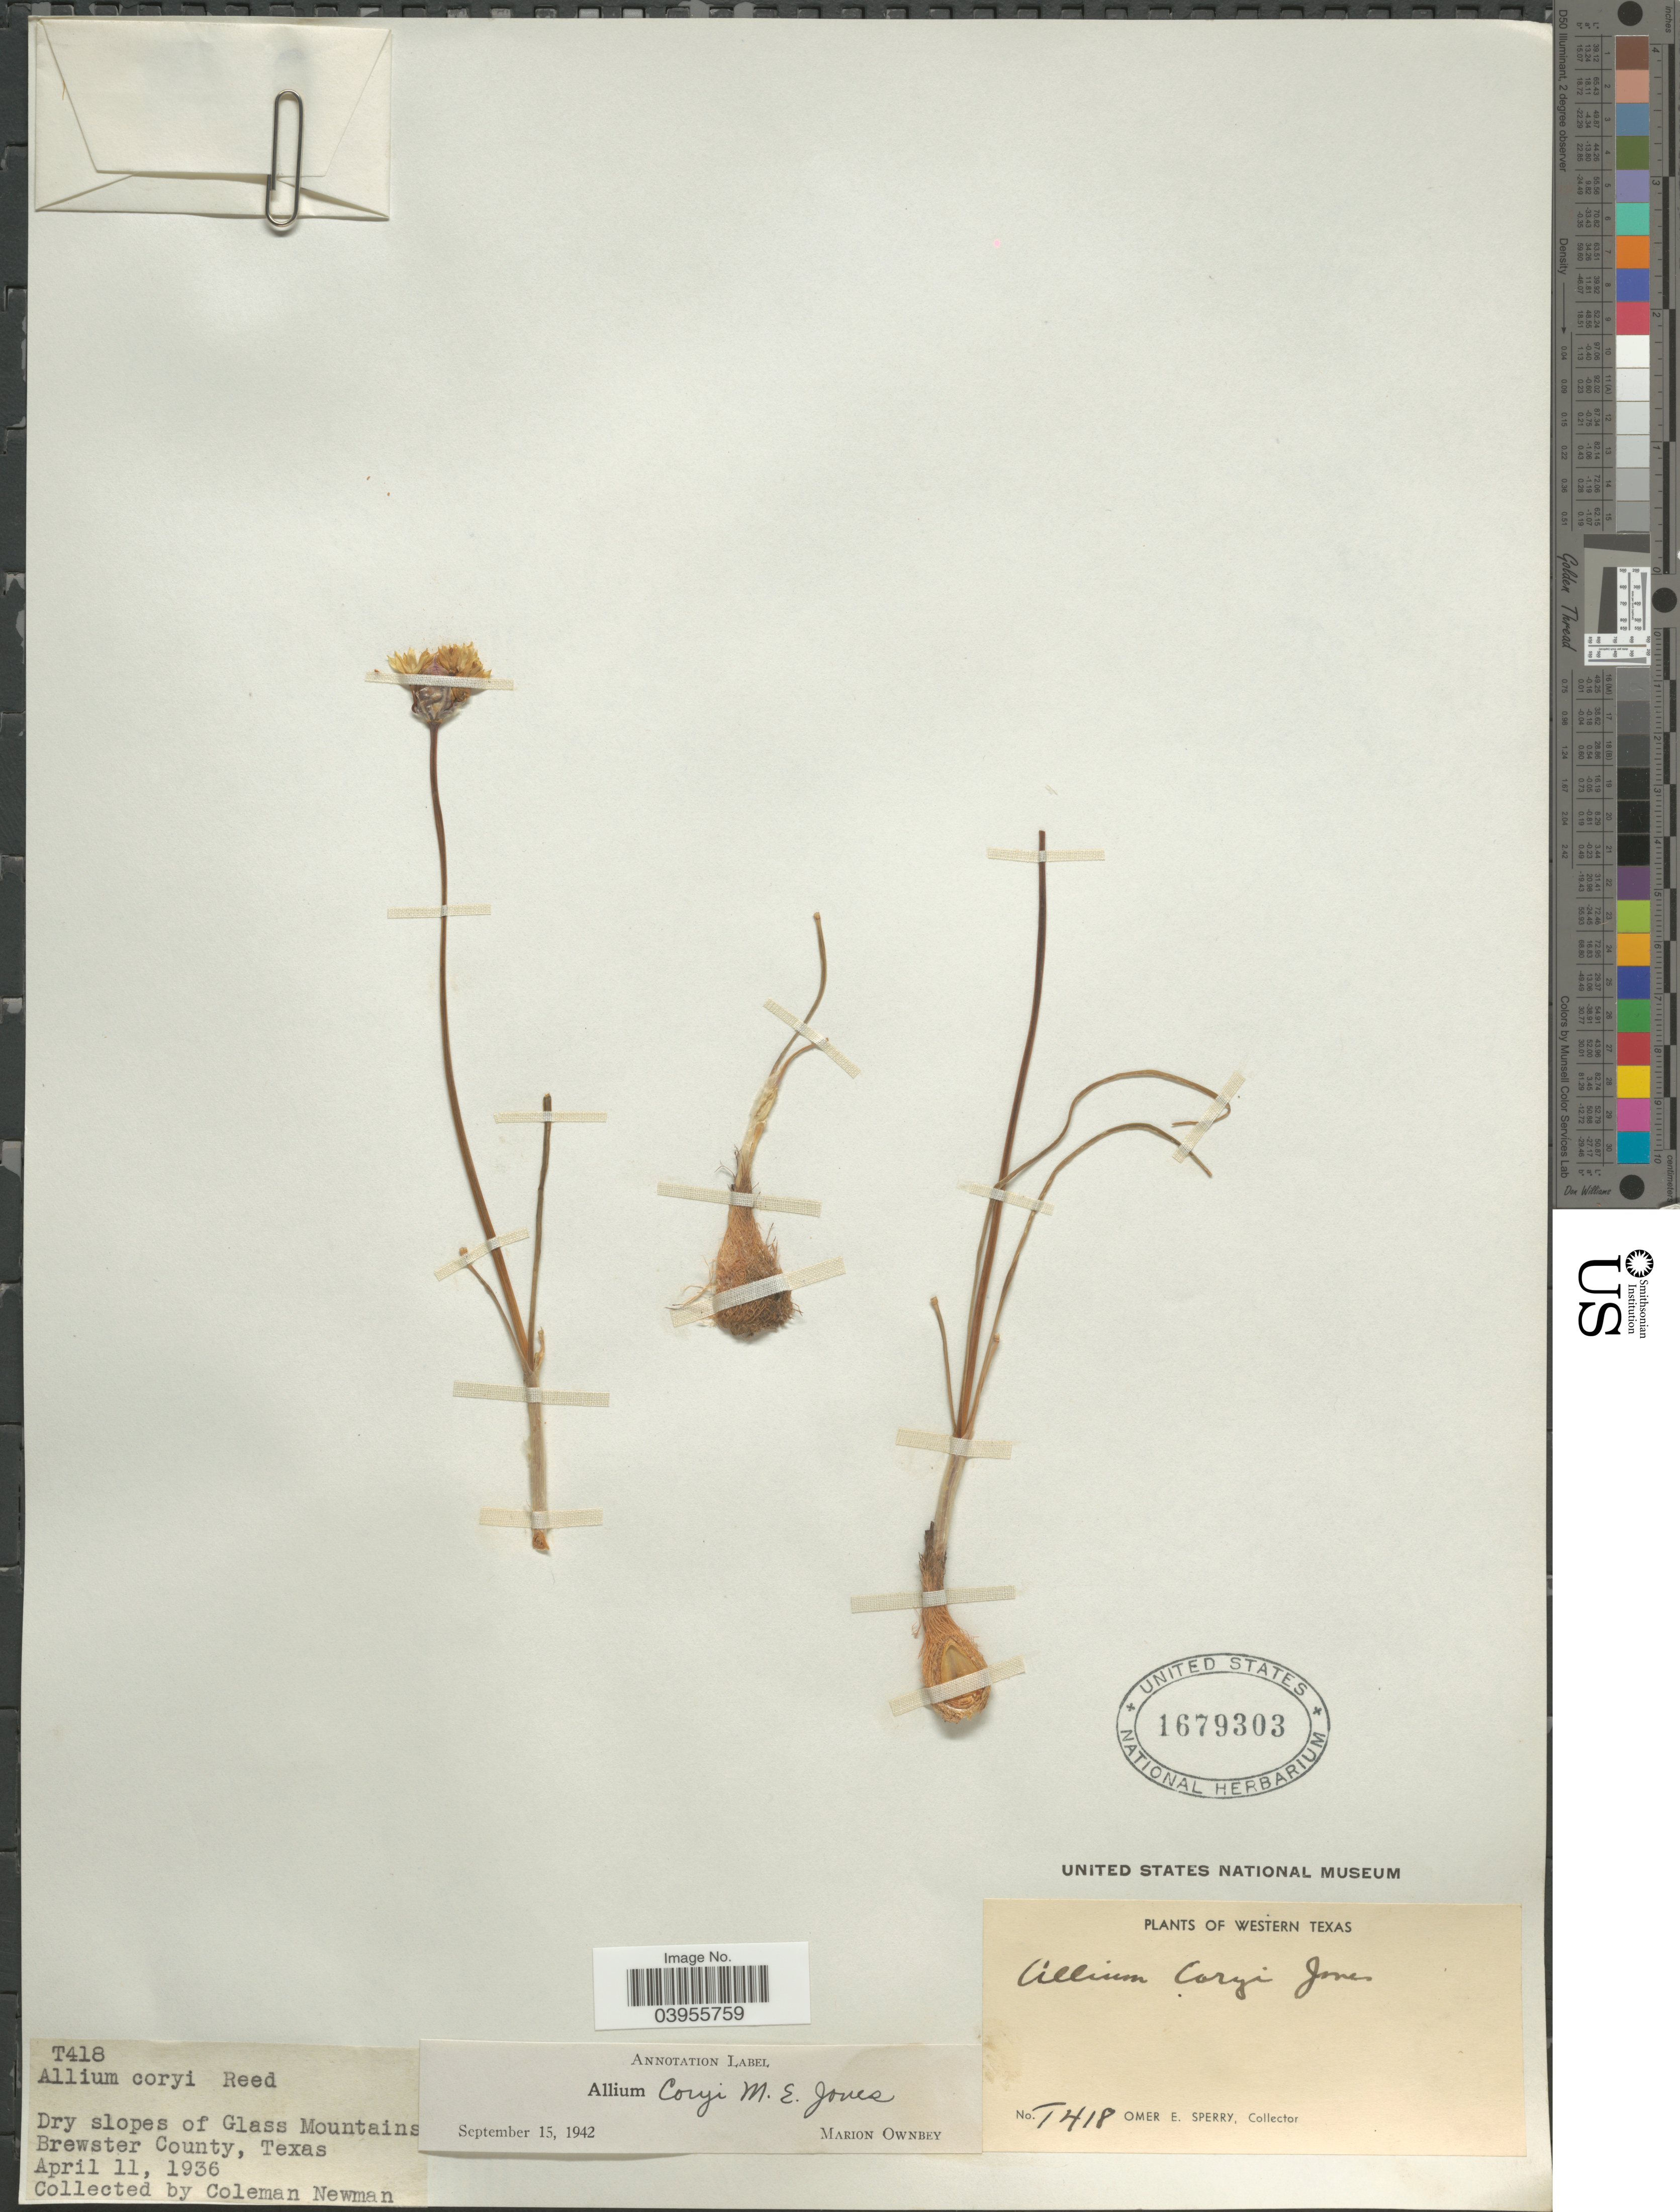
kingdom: Plantae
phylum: Tracheophyta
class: Liliopsida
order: Asparagales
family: Amaryllidaceae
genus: Allium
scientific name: Allium coryi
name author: M.E. Jones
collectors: C. Newman & O. E. Sperry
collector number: T418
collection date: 1936-04-11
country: United States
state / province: Texas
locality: Western Texas. Dry slopes of Glass Mountains. Brewster County.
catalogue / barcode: US 1679303